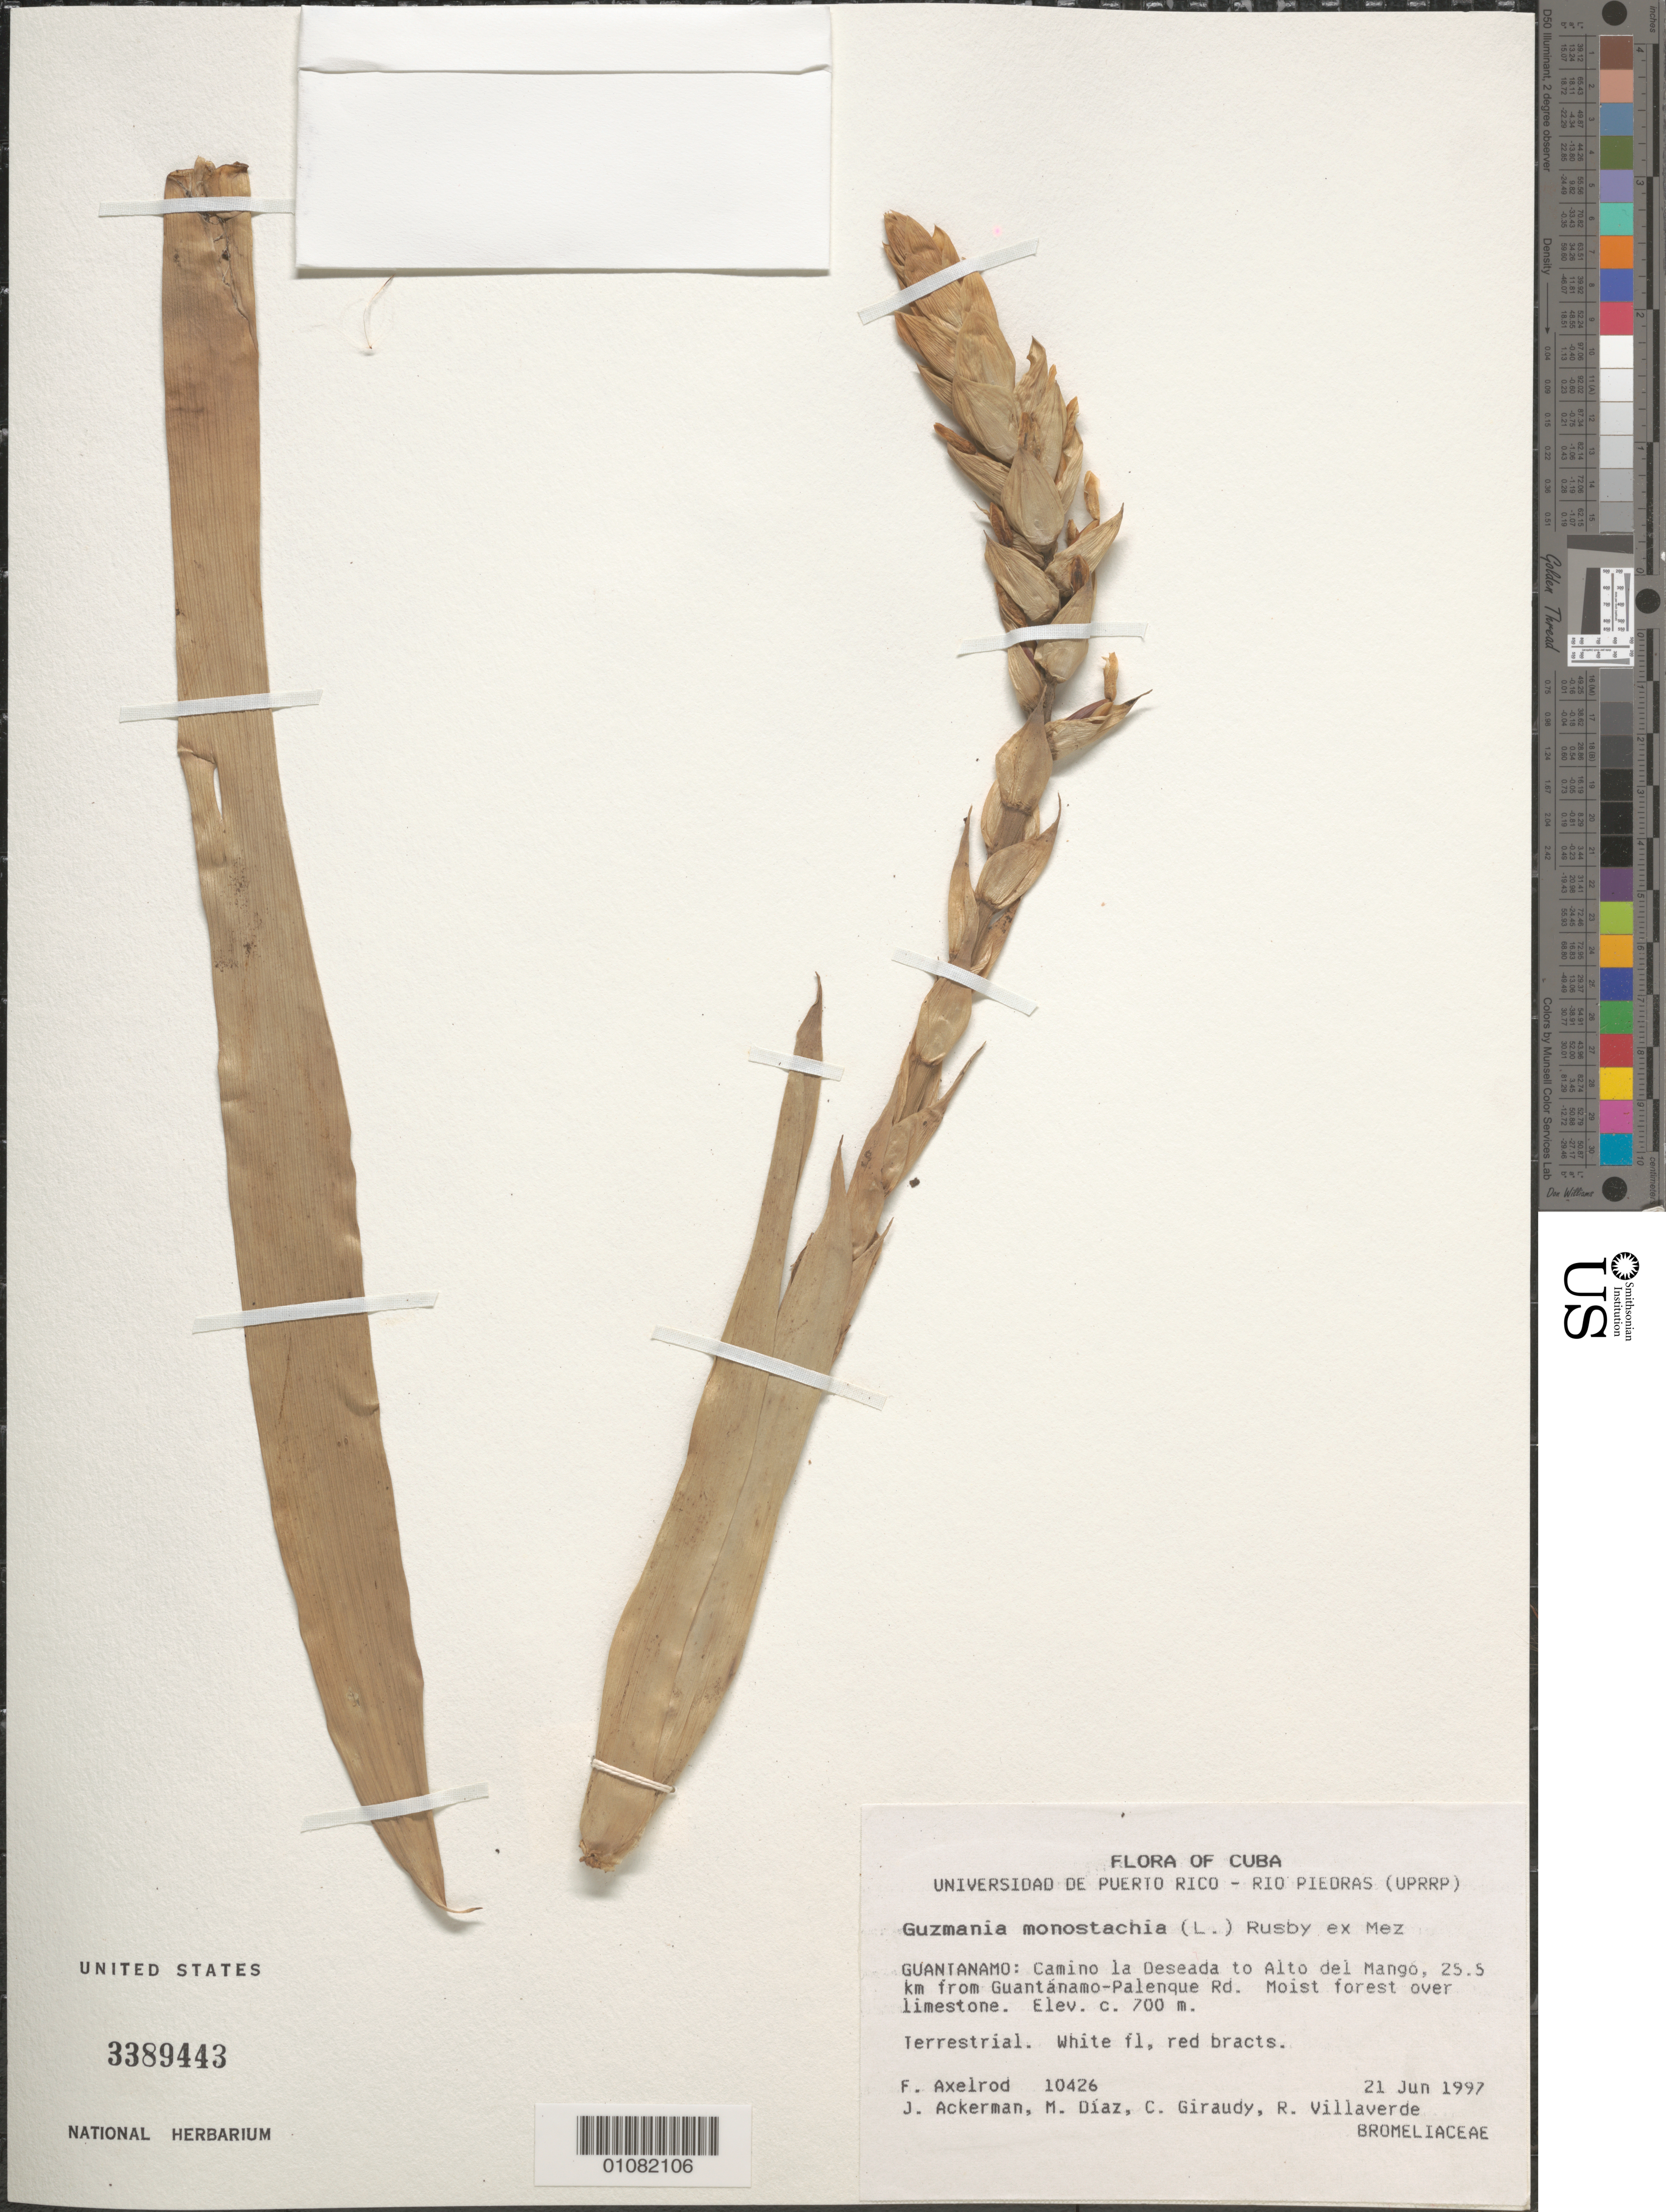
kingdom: Plantae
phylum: Tracheophyta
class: Liliopsida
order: Poales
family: Bromeliaceae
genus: Guzmania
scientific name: Guzmania monostachia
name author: (L.) Rusby ex Mez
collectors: R. Villaverde, J. D. Ackerman, M. Díaz, C. Giraudy & R. Villaverde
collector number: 10426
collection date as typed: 21 Jun 1997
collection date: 1997-06-21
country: Cuba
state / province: Guantánamo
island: Cuba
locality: Camino la Deseada to Alto del Mango, 25 5 km from Guantánamo-Palenque Rd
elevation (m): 700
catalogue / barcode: US 3389443